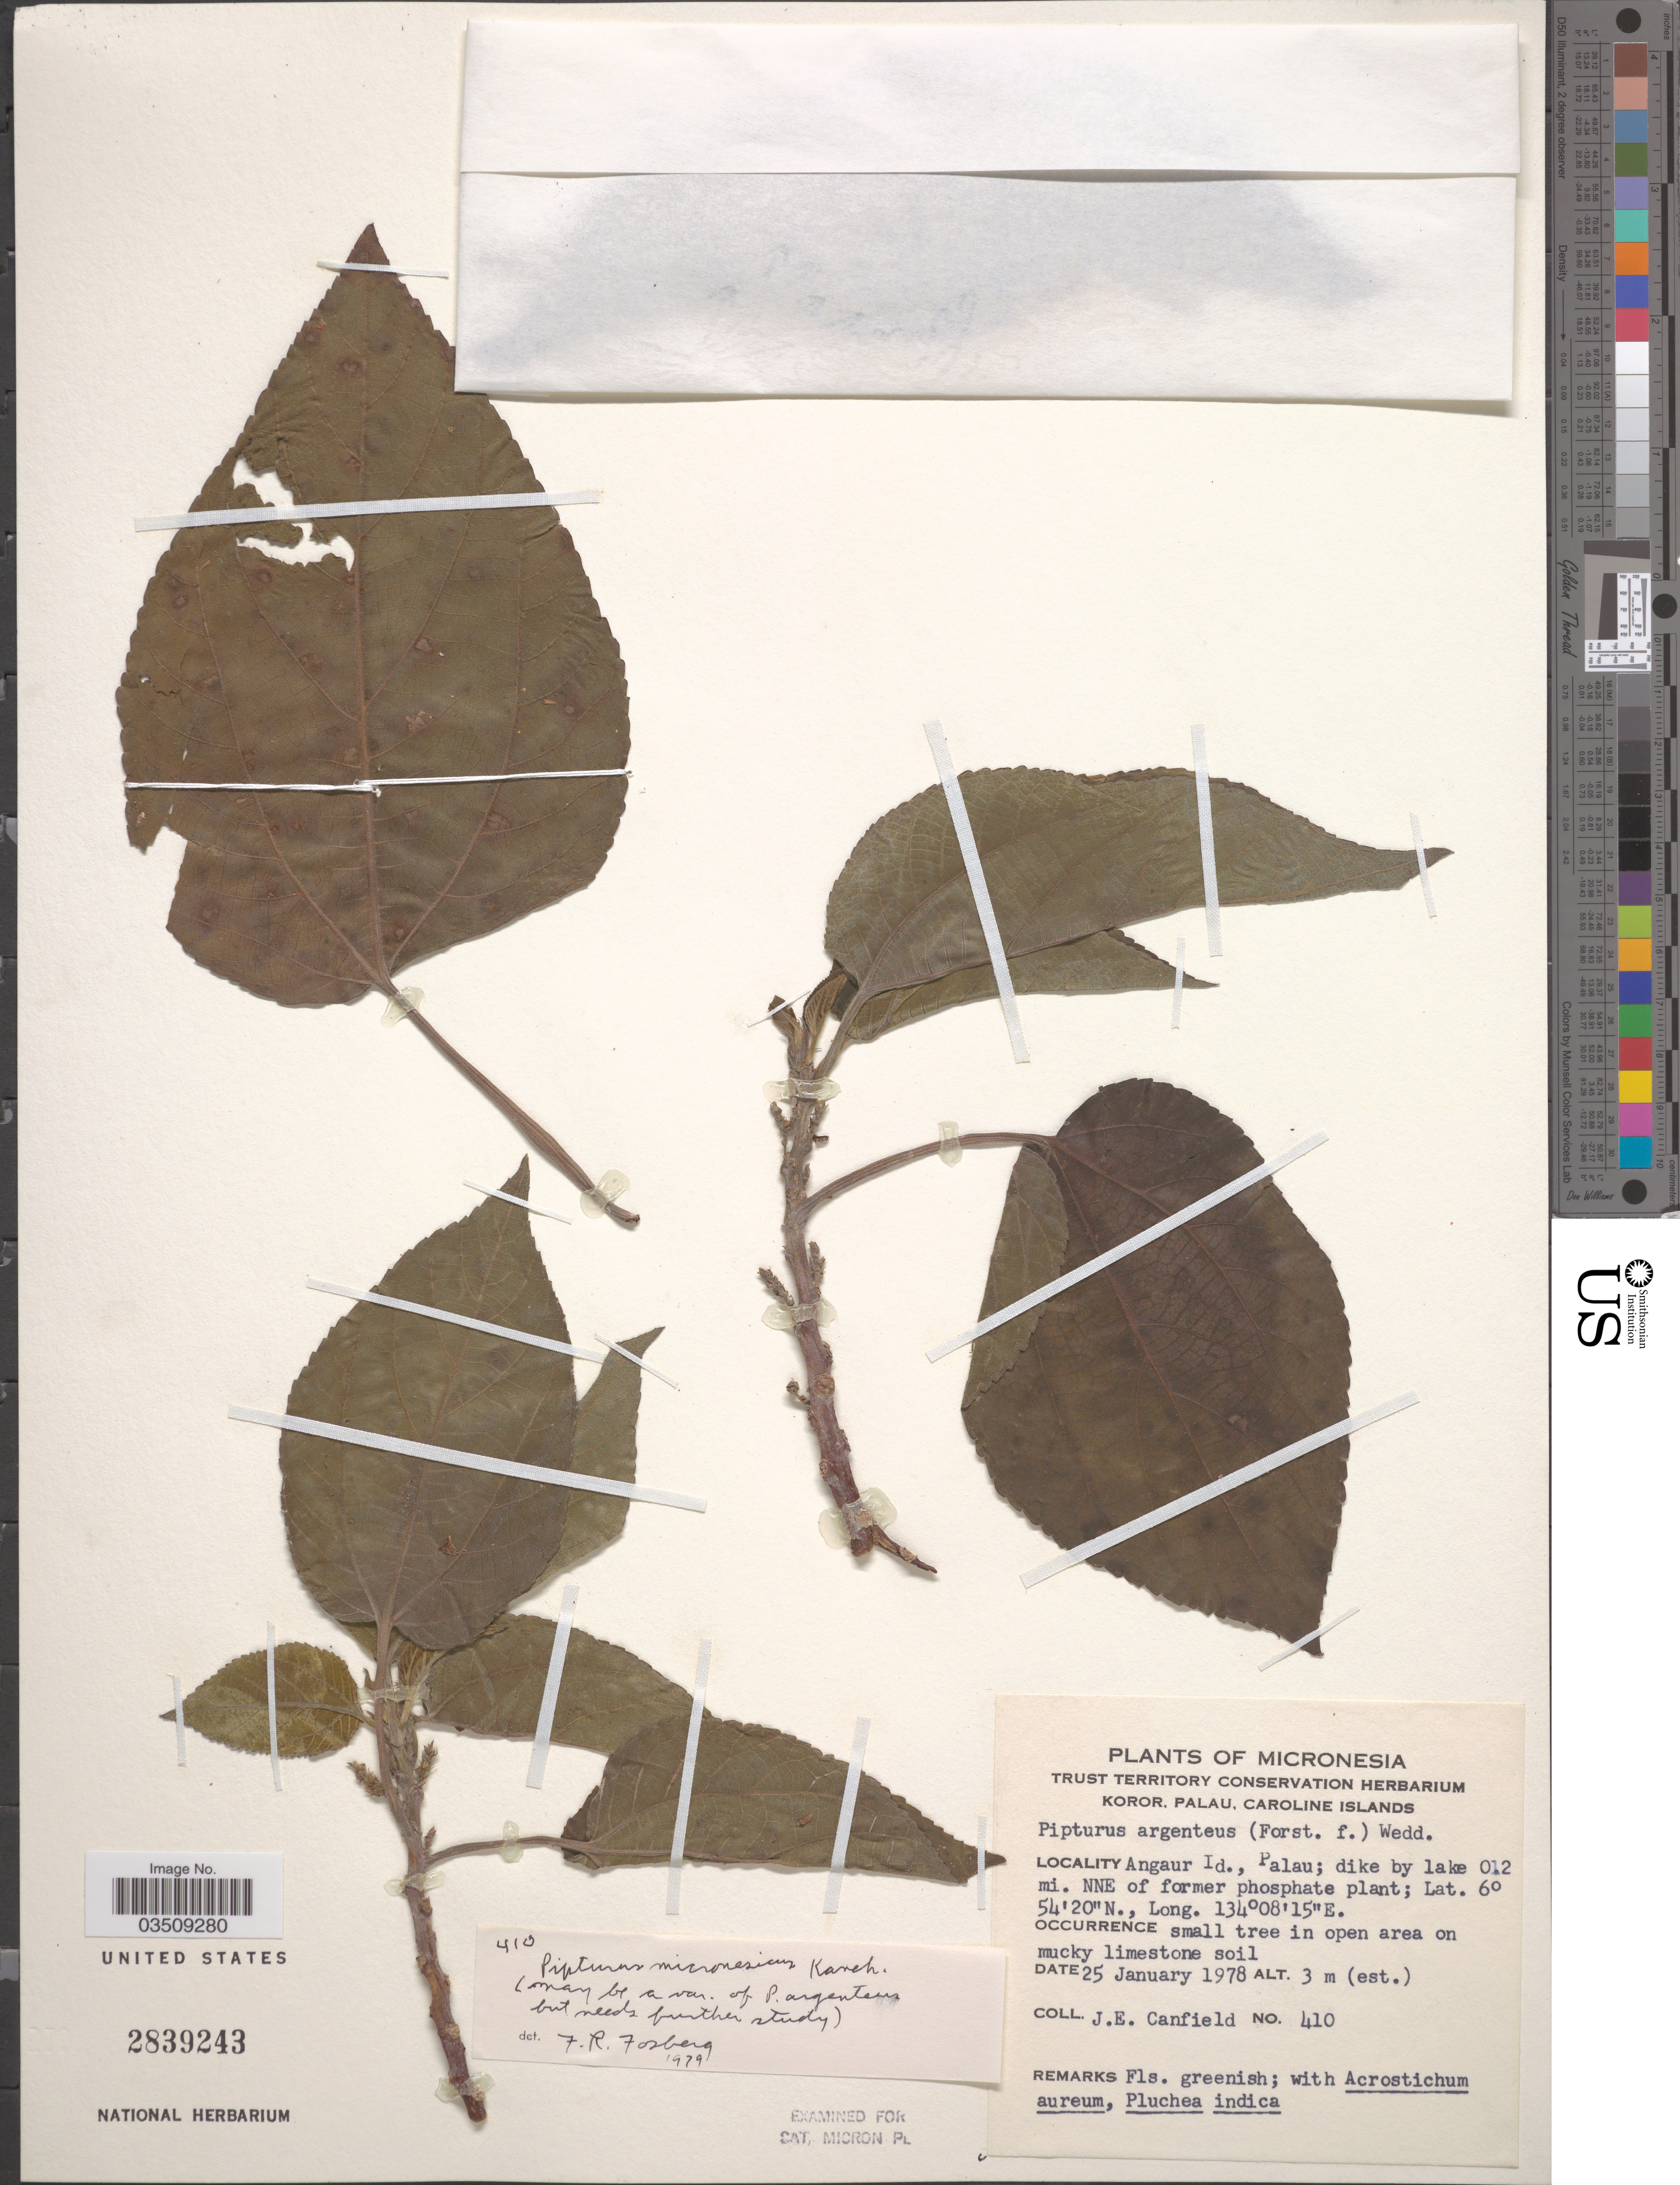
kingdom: Plantae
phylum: Tracheophyta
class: Magnoliopsida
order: Rosales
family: Urticaceae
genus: Pipturus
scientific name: Pipturus micronesicus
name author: Kaneh.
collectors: J. E. Canfield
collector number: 410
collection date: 1978-01-25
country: Micronesia, Federated States of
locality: Angaur Id., Palau; dike by lake 012 mi. NNE of former phosphate plant.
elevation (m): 3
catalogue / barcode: US 2839243